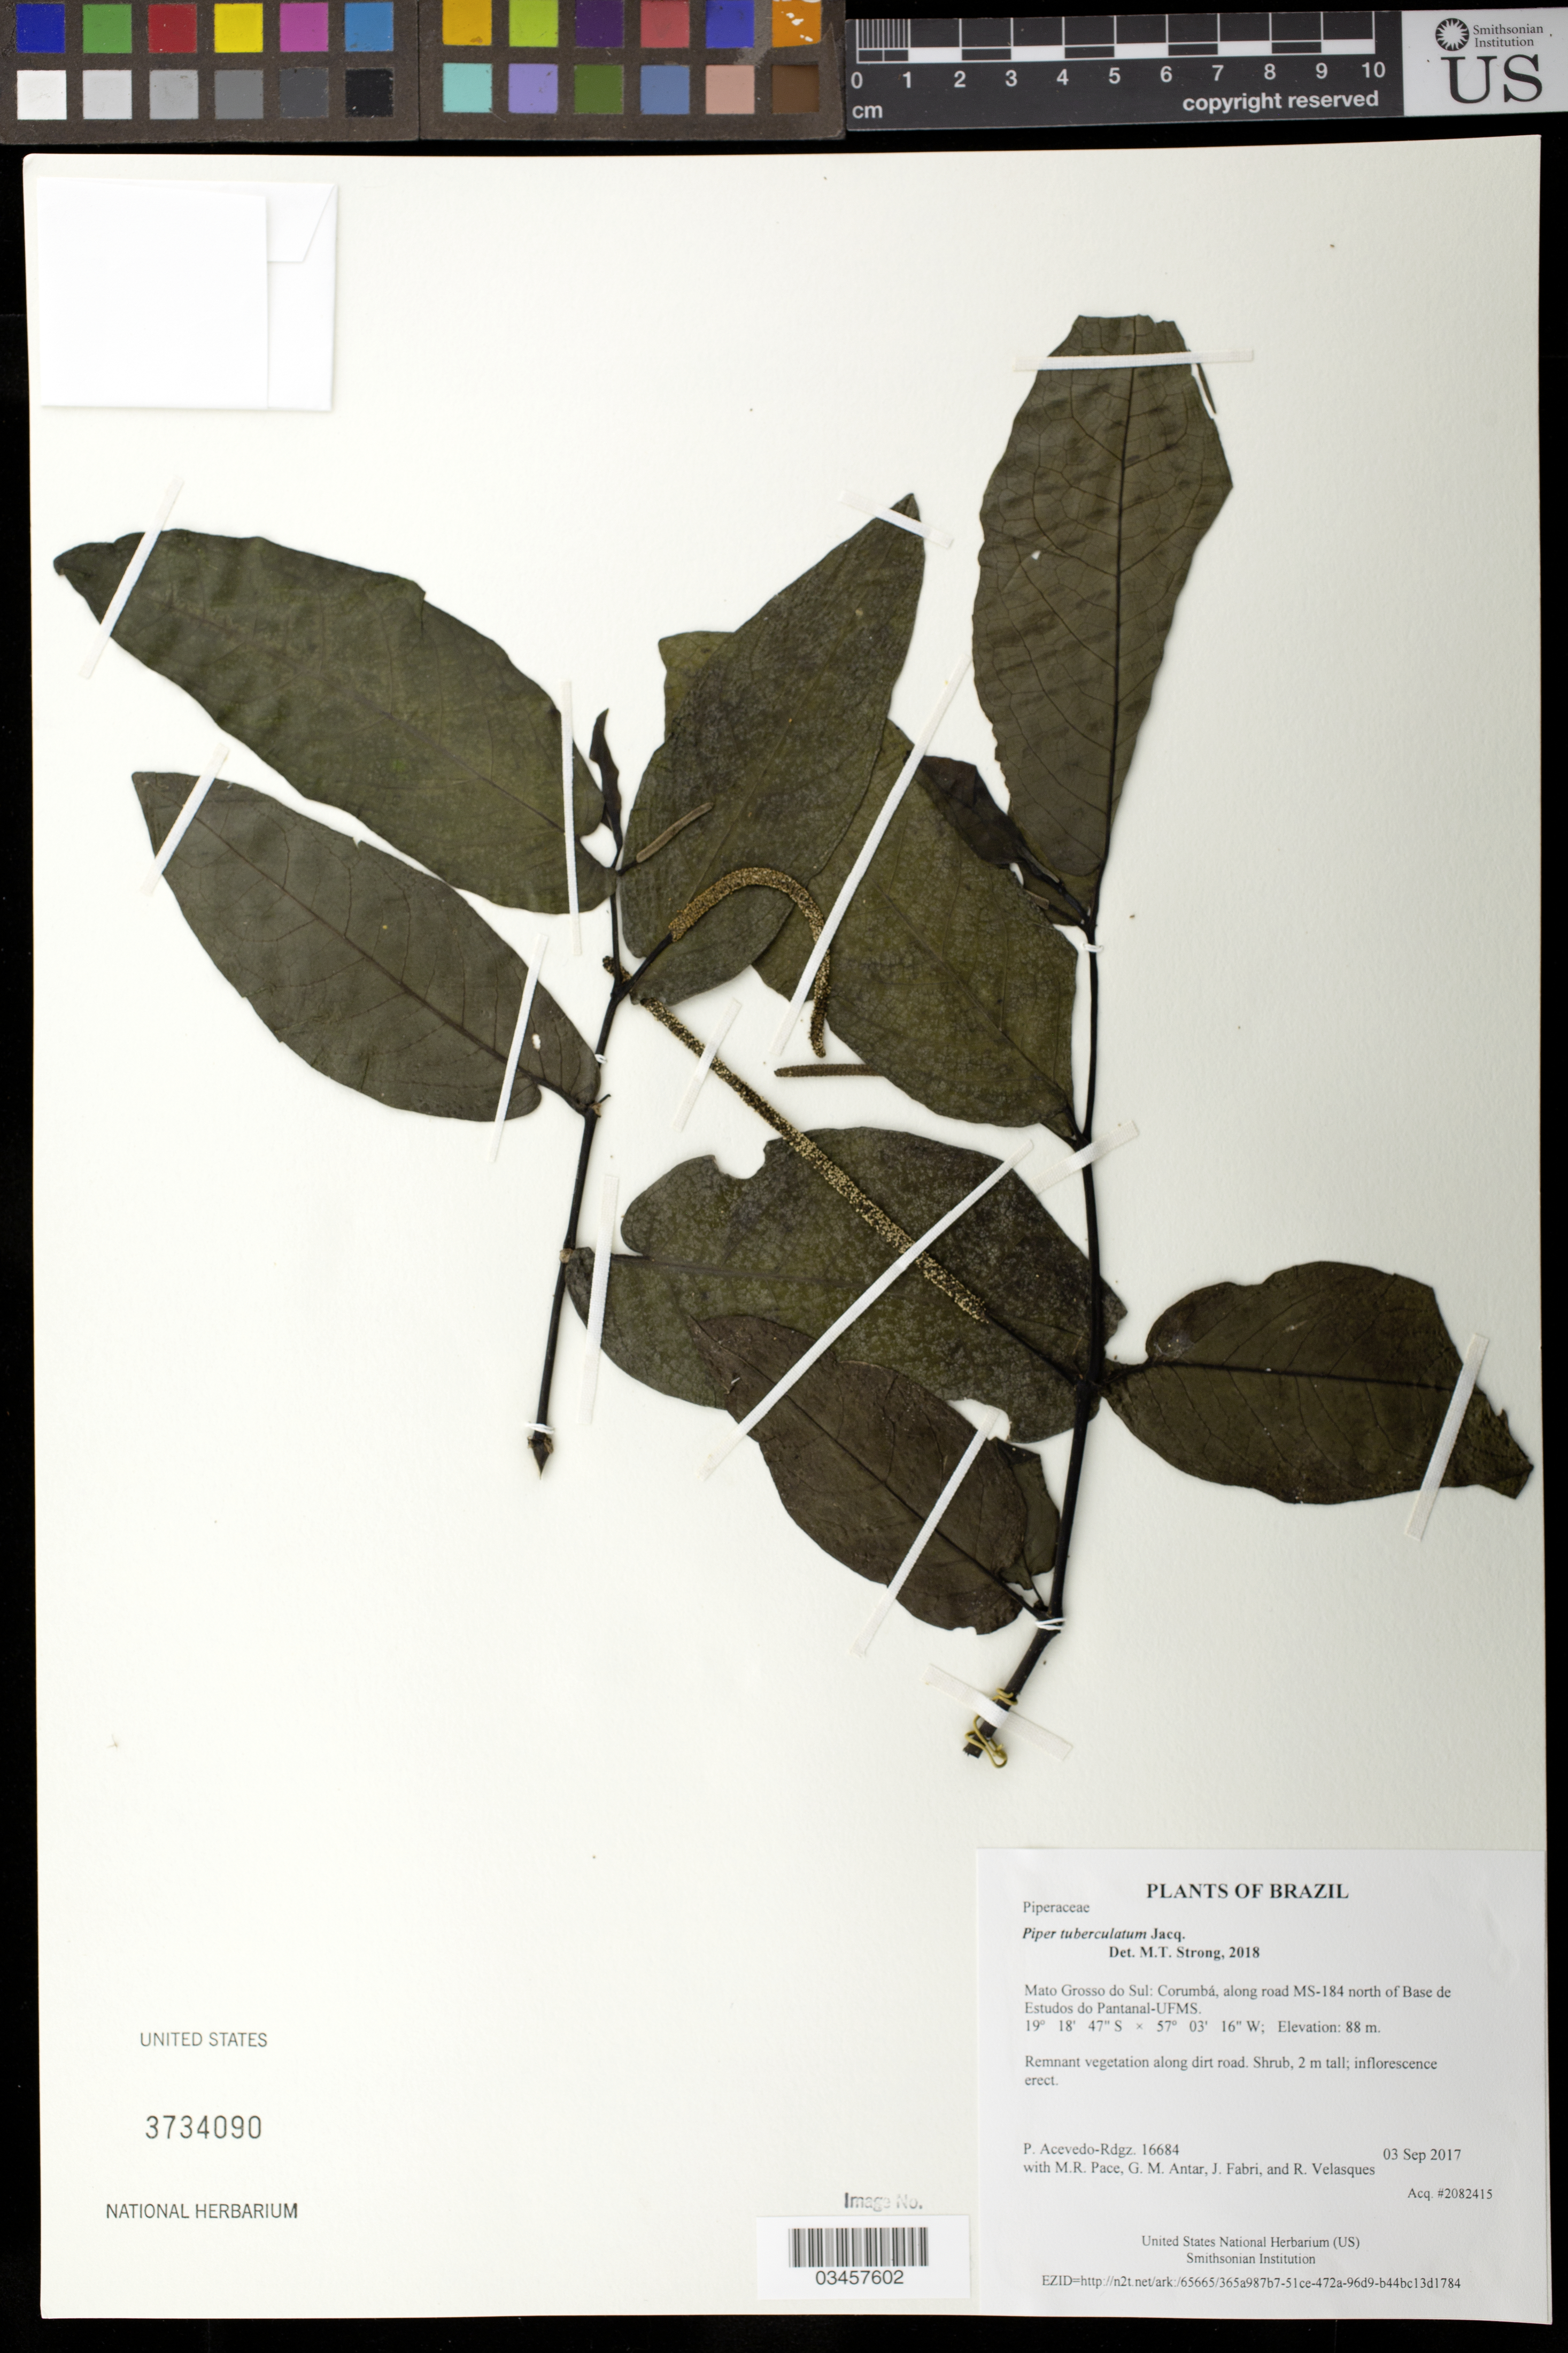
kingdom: Plantae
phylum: Tracheophyta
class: Magnoliopsida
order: Piperales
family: Piperaceae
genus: Piper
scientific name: Piper tuberculatum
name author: Jacq.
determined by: Strong, Mark T., (BOT), Smithsonian Institution - National Museum of Natural History (UNITED STATES)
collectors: P. Acevedo-Rodr., M. R. Pace, G. M. Antar, J. Fabri & R. Velasques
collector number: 16684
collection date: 2017-09-03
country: Brazil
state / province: Mato Grosso do Sul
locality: Corumbá, along road MS-184 north of Base de Estudos do Pantanal-UFMS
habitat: Remnant vegetation along dirt road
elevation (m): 88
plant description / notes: US, NY, MO, K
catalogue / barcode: US 3734090